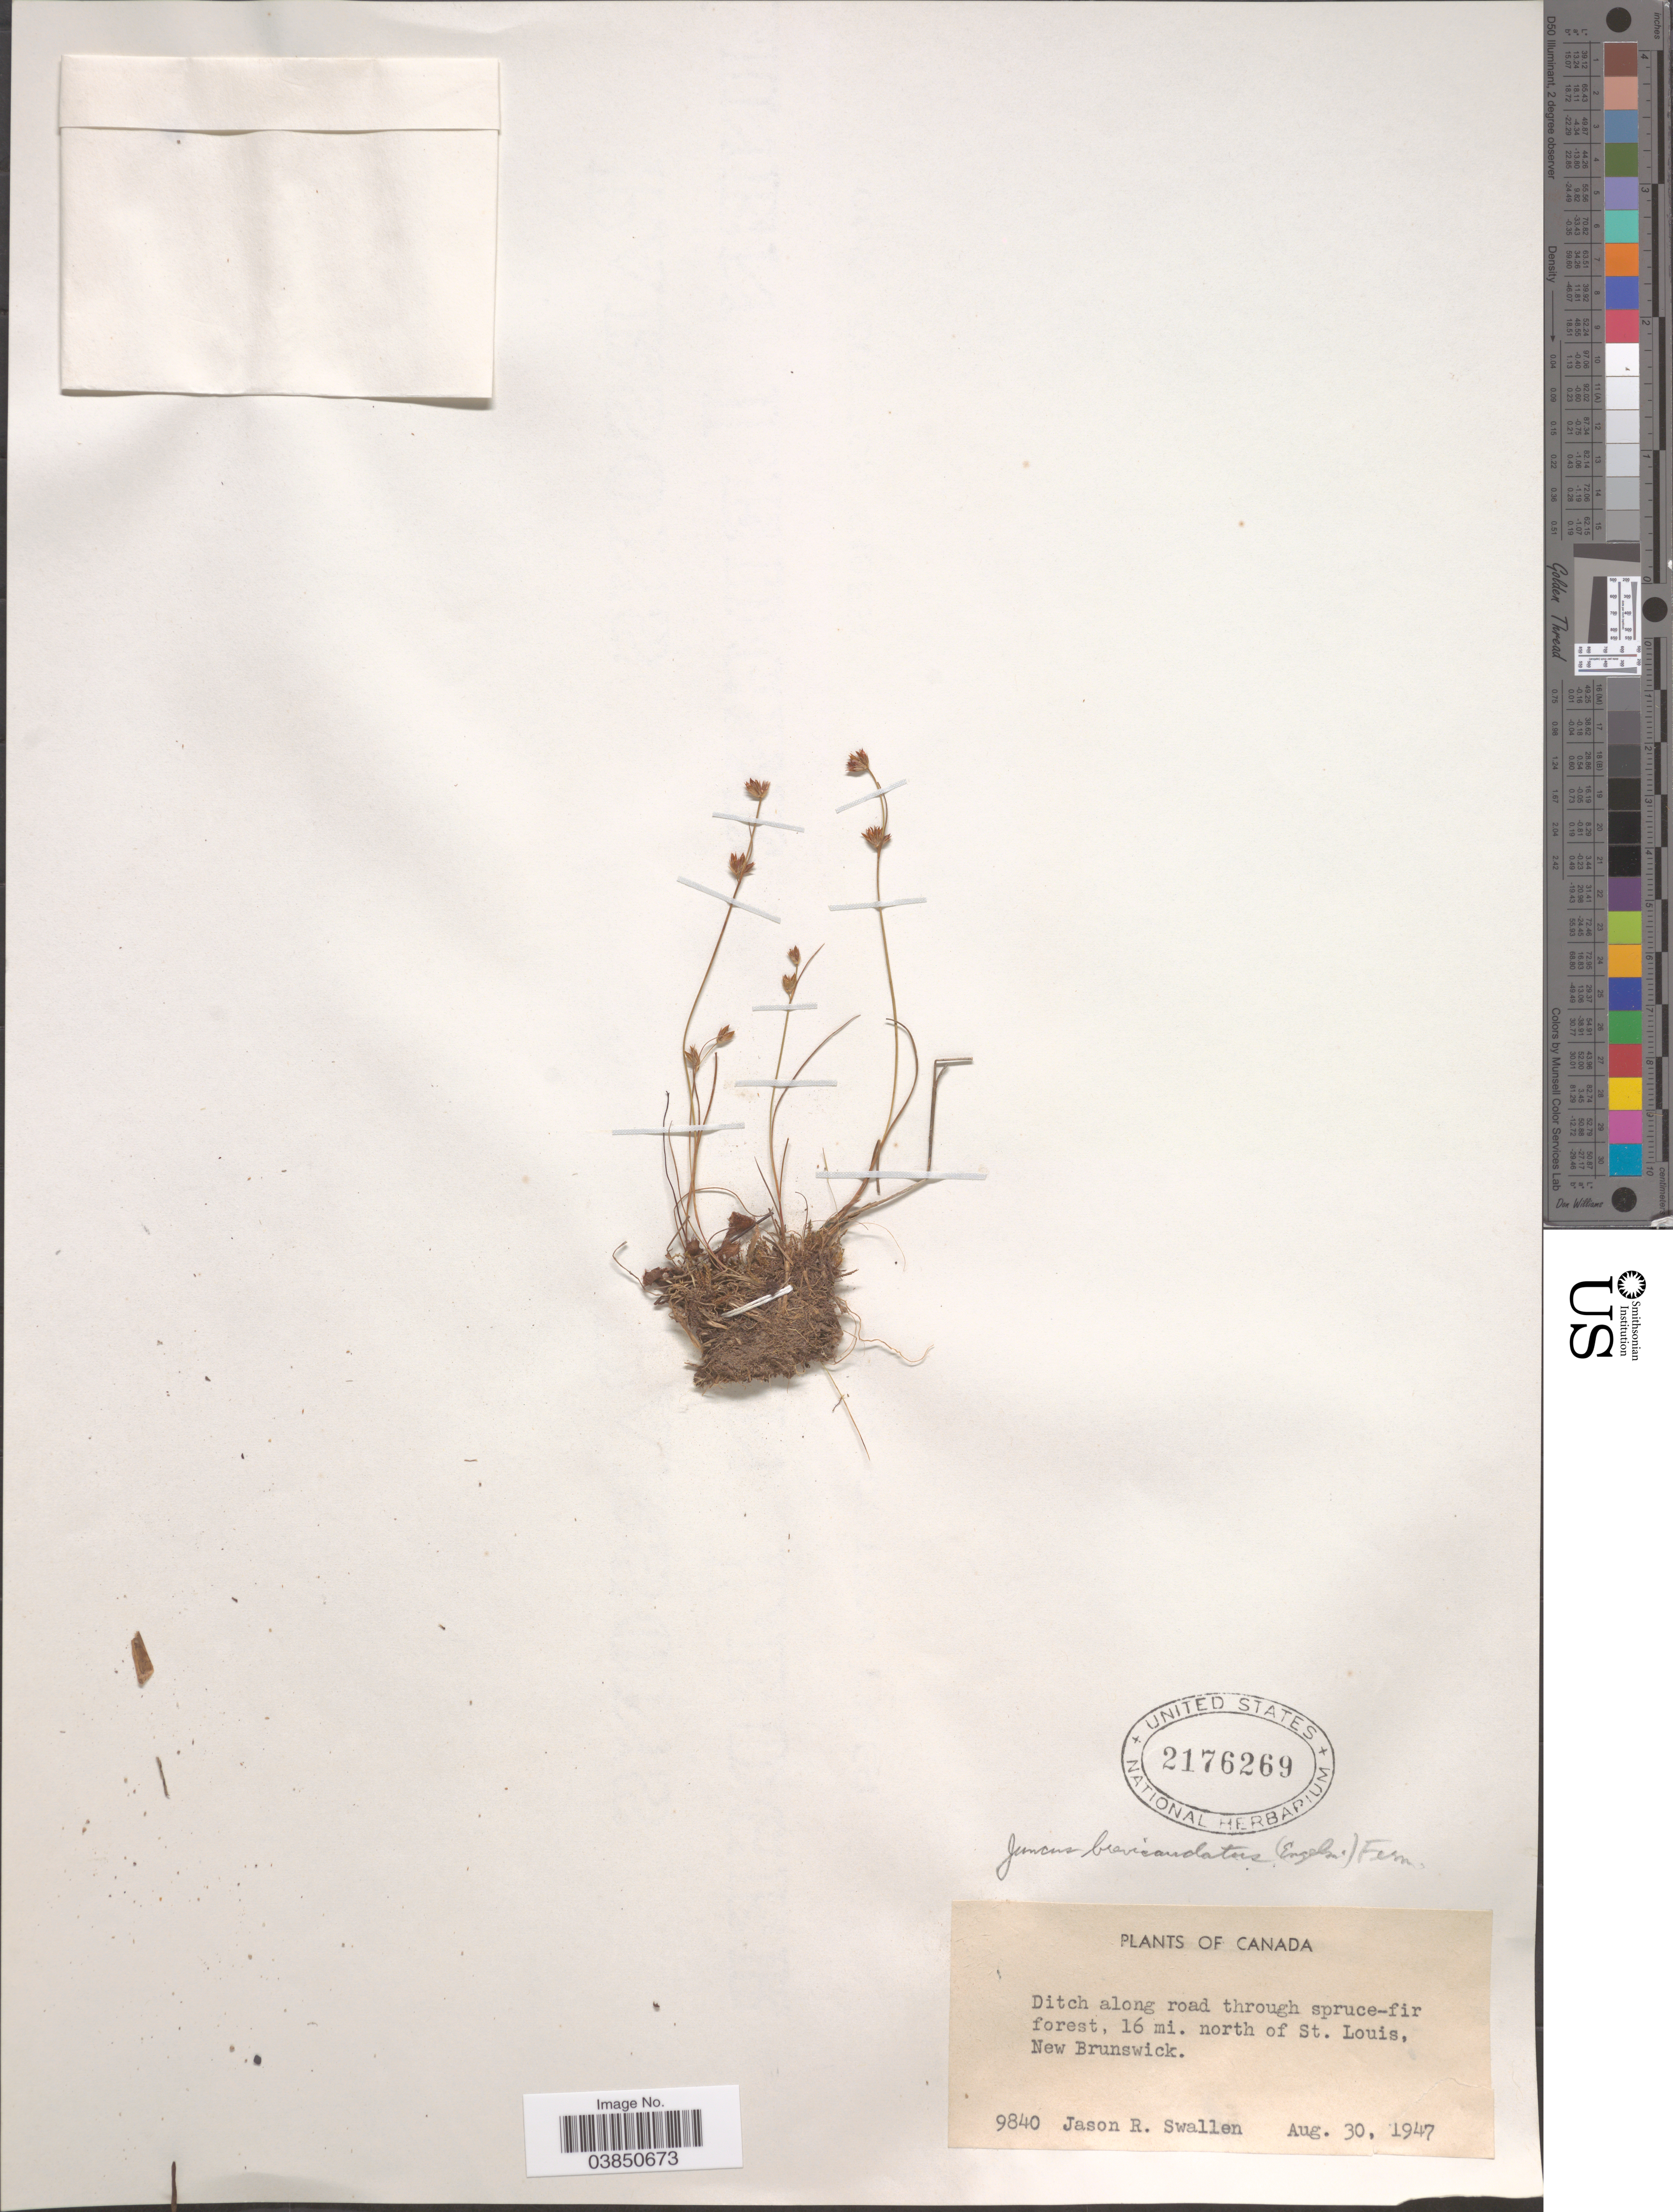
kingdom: Plantae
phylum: Tracheophyta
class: Liliopsida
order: Poales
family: Juncaceae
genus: Juncus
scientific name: Juncus brevicaudatus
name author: (Engelm.) Fernald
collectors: J. R. Swallen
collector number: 9840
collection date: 1947-08-30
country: Canada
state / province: New Brunswick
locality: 16 mi. north of St. Louis.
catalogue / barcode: US 2176269